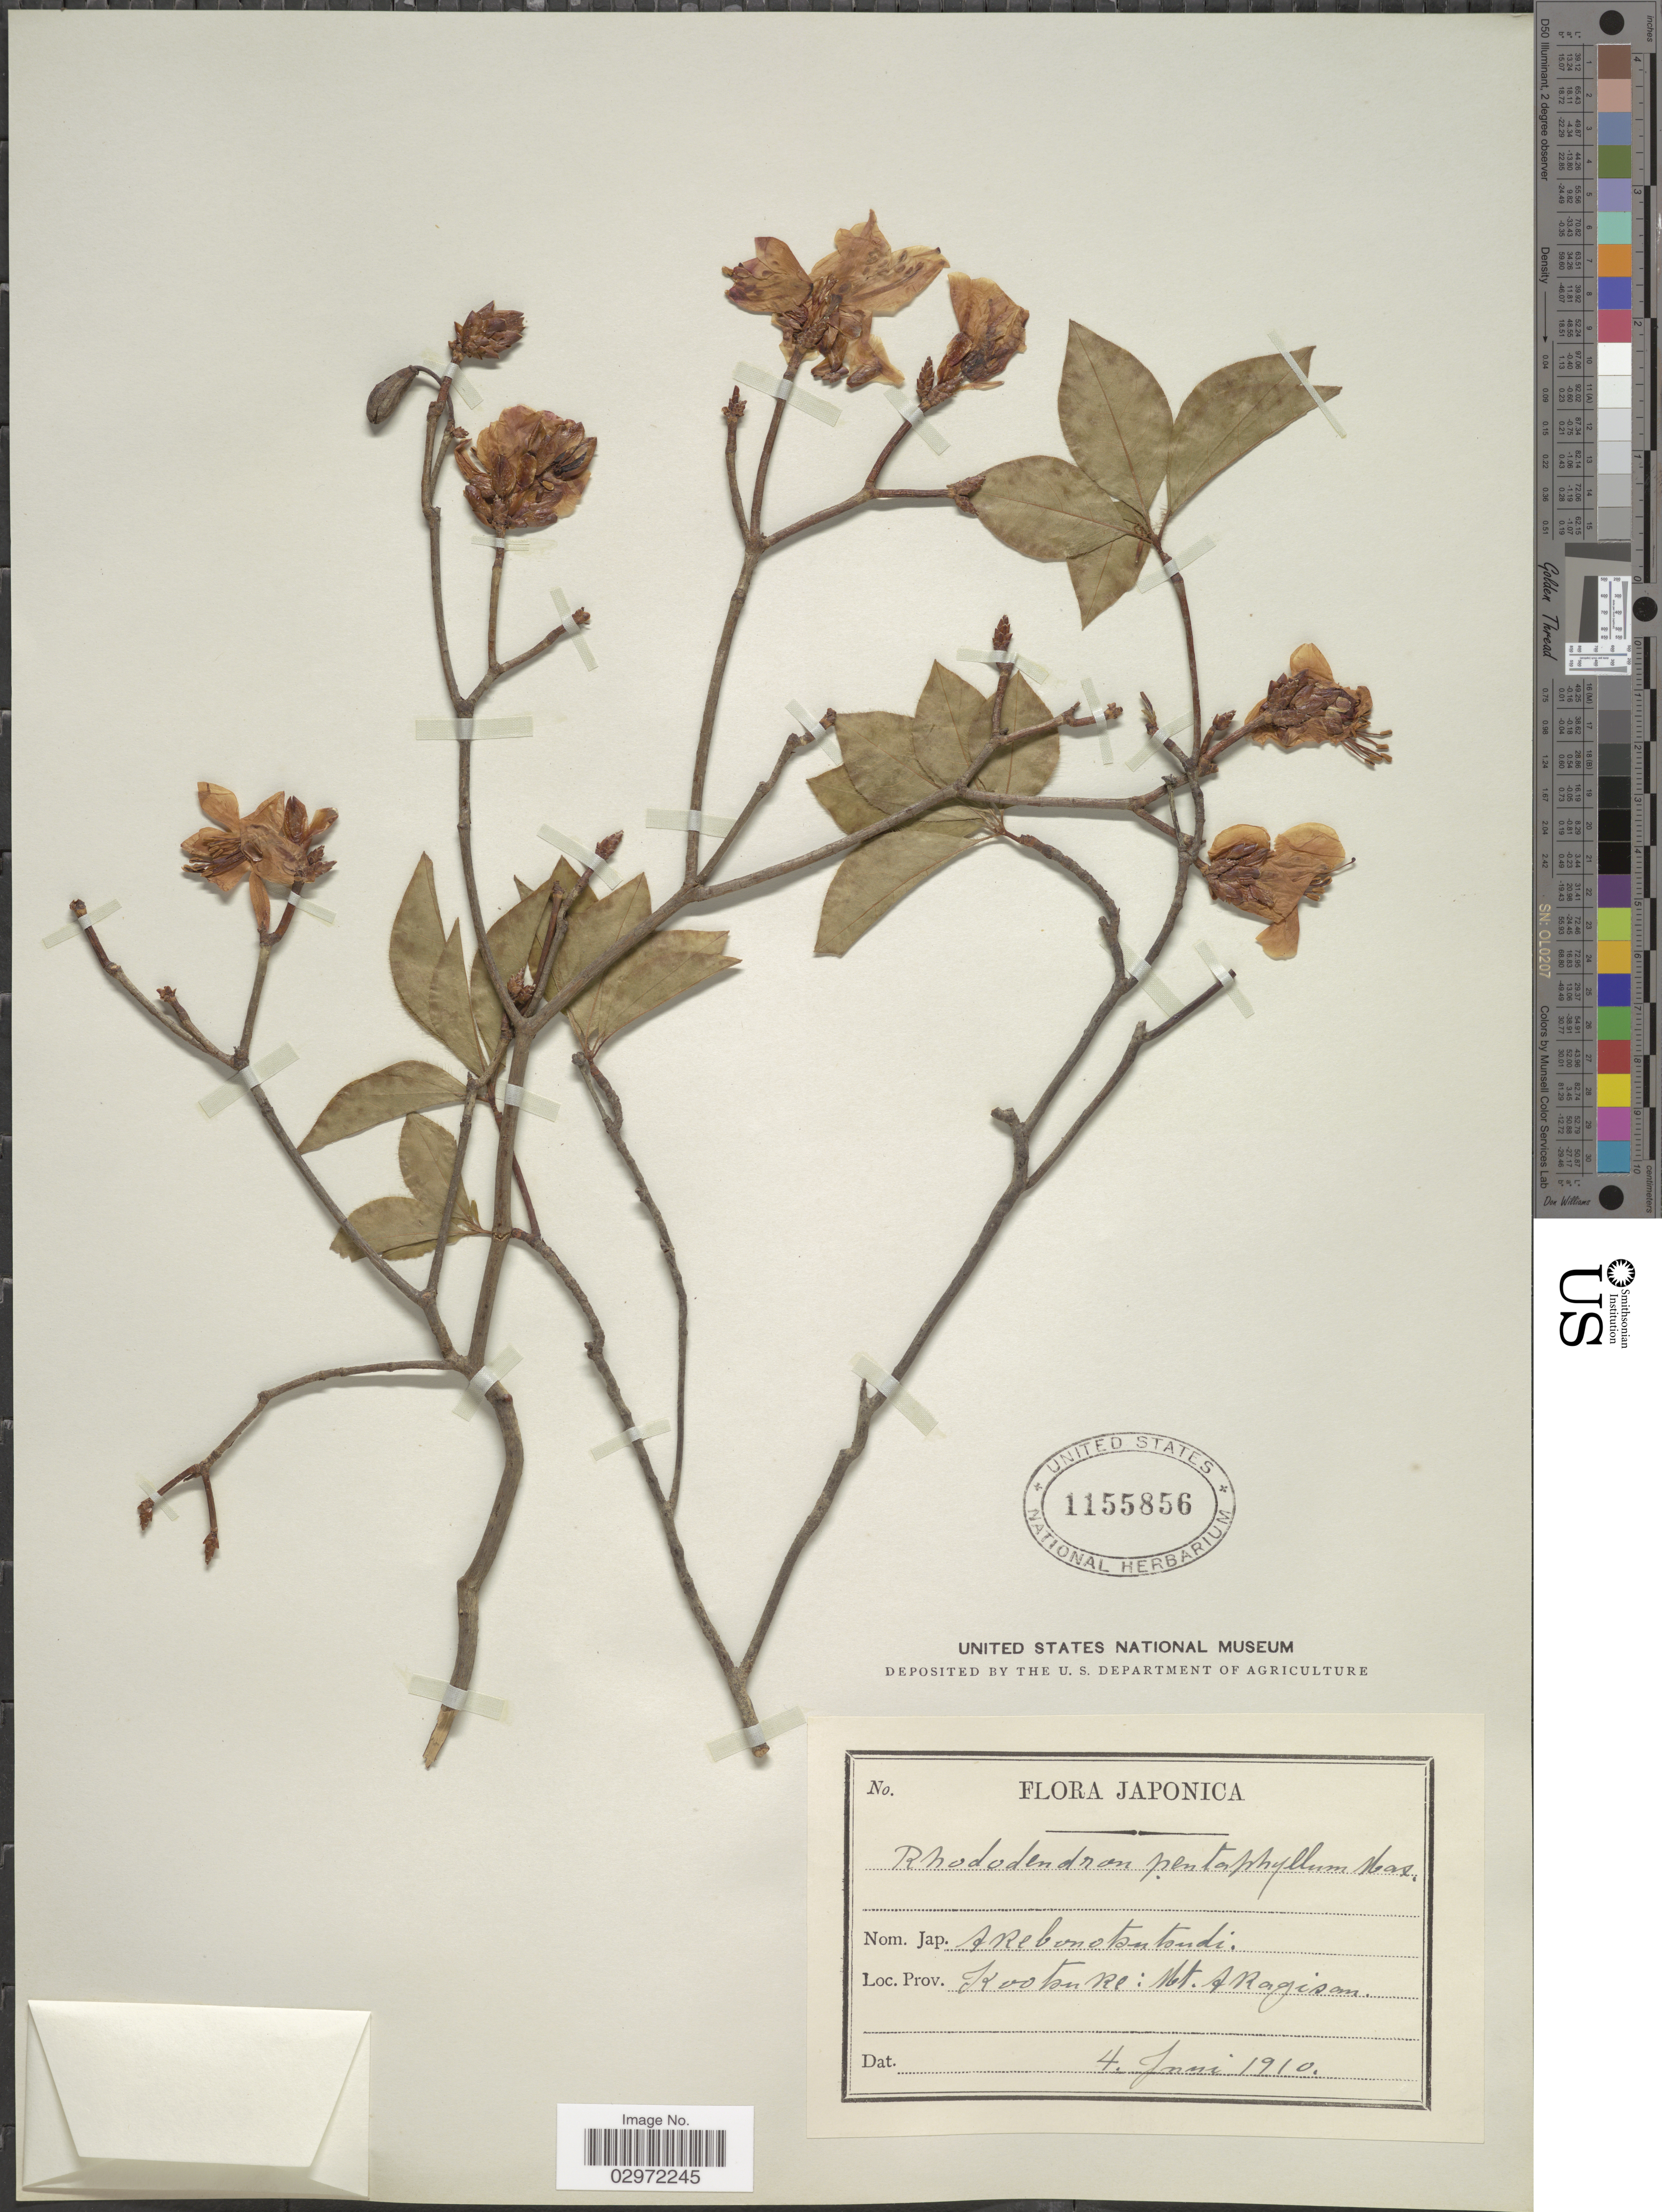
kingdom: Plantae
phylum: Tracheophyta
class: Magnoliopsida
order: Ericales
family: Ericaceae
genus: Rhododendron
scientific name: Rhododendron pentaphyllum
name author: Maxim.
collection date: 1910-06-04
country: Japan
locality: Kootsuke: Mt. Akagisan.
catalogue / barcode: US 1155856